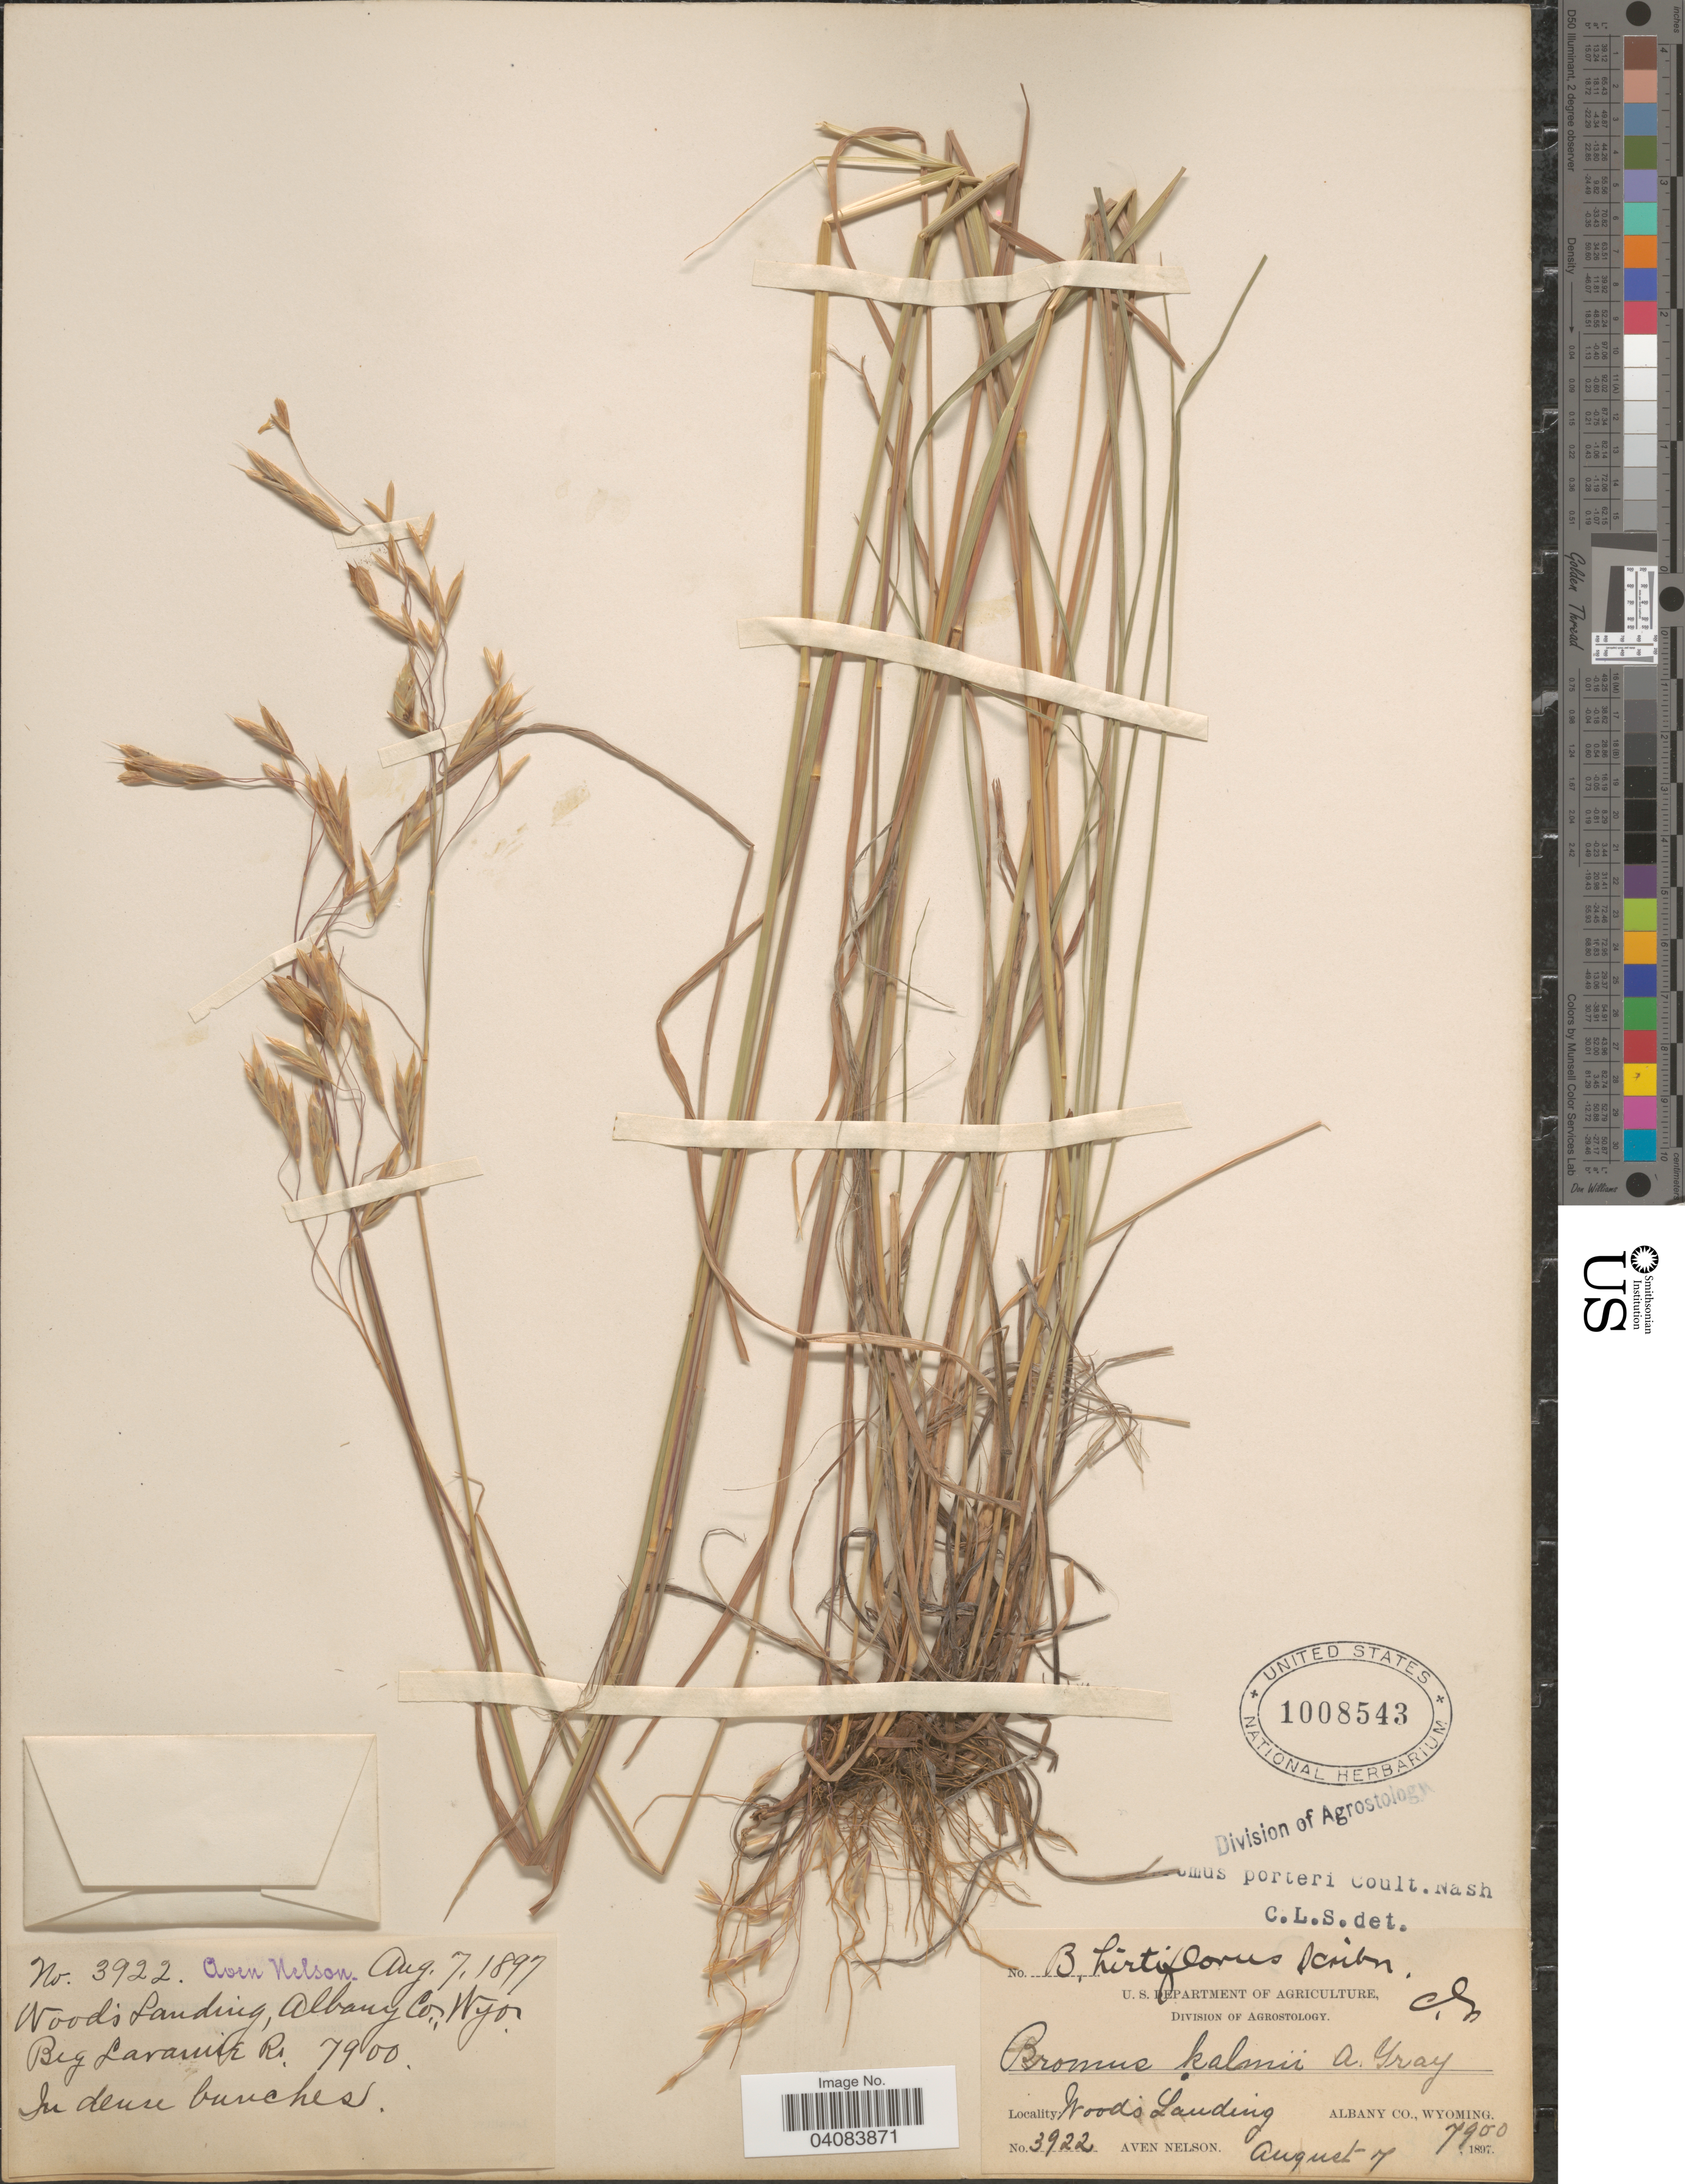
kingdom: Plantae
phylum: Tracheophyta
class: Liliopsida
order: Poales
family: Poaceae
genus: Bromus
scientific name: Bromus porteri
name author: (J.M. Coult.) Nash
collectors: A. Nelson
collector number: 3922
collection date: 1897-08-07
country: United States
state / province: Wyoming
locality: Wood's Landing, Albany Co. Big Laramie R. In denn bunches.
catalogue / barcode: US 1008543